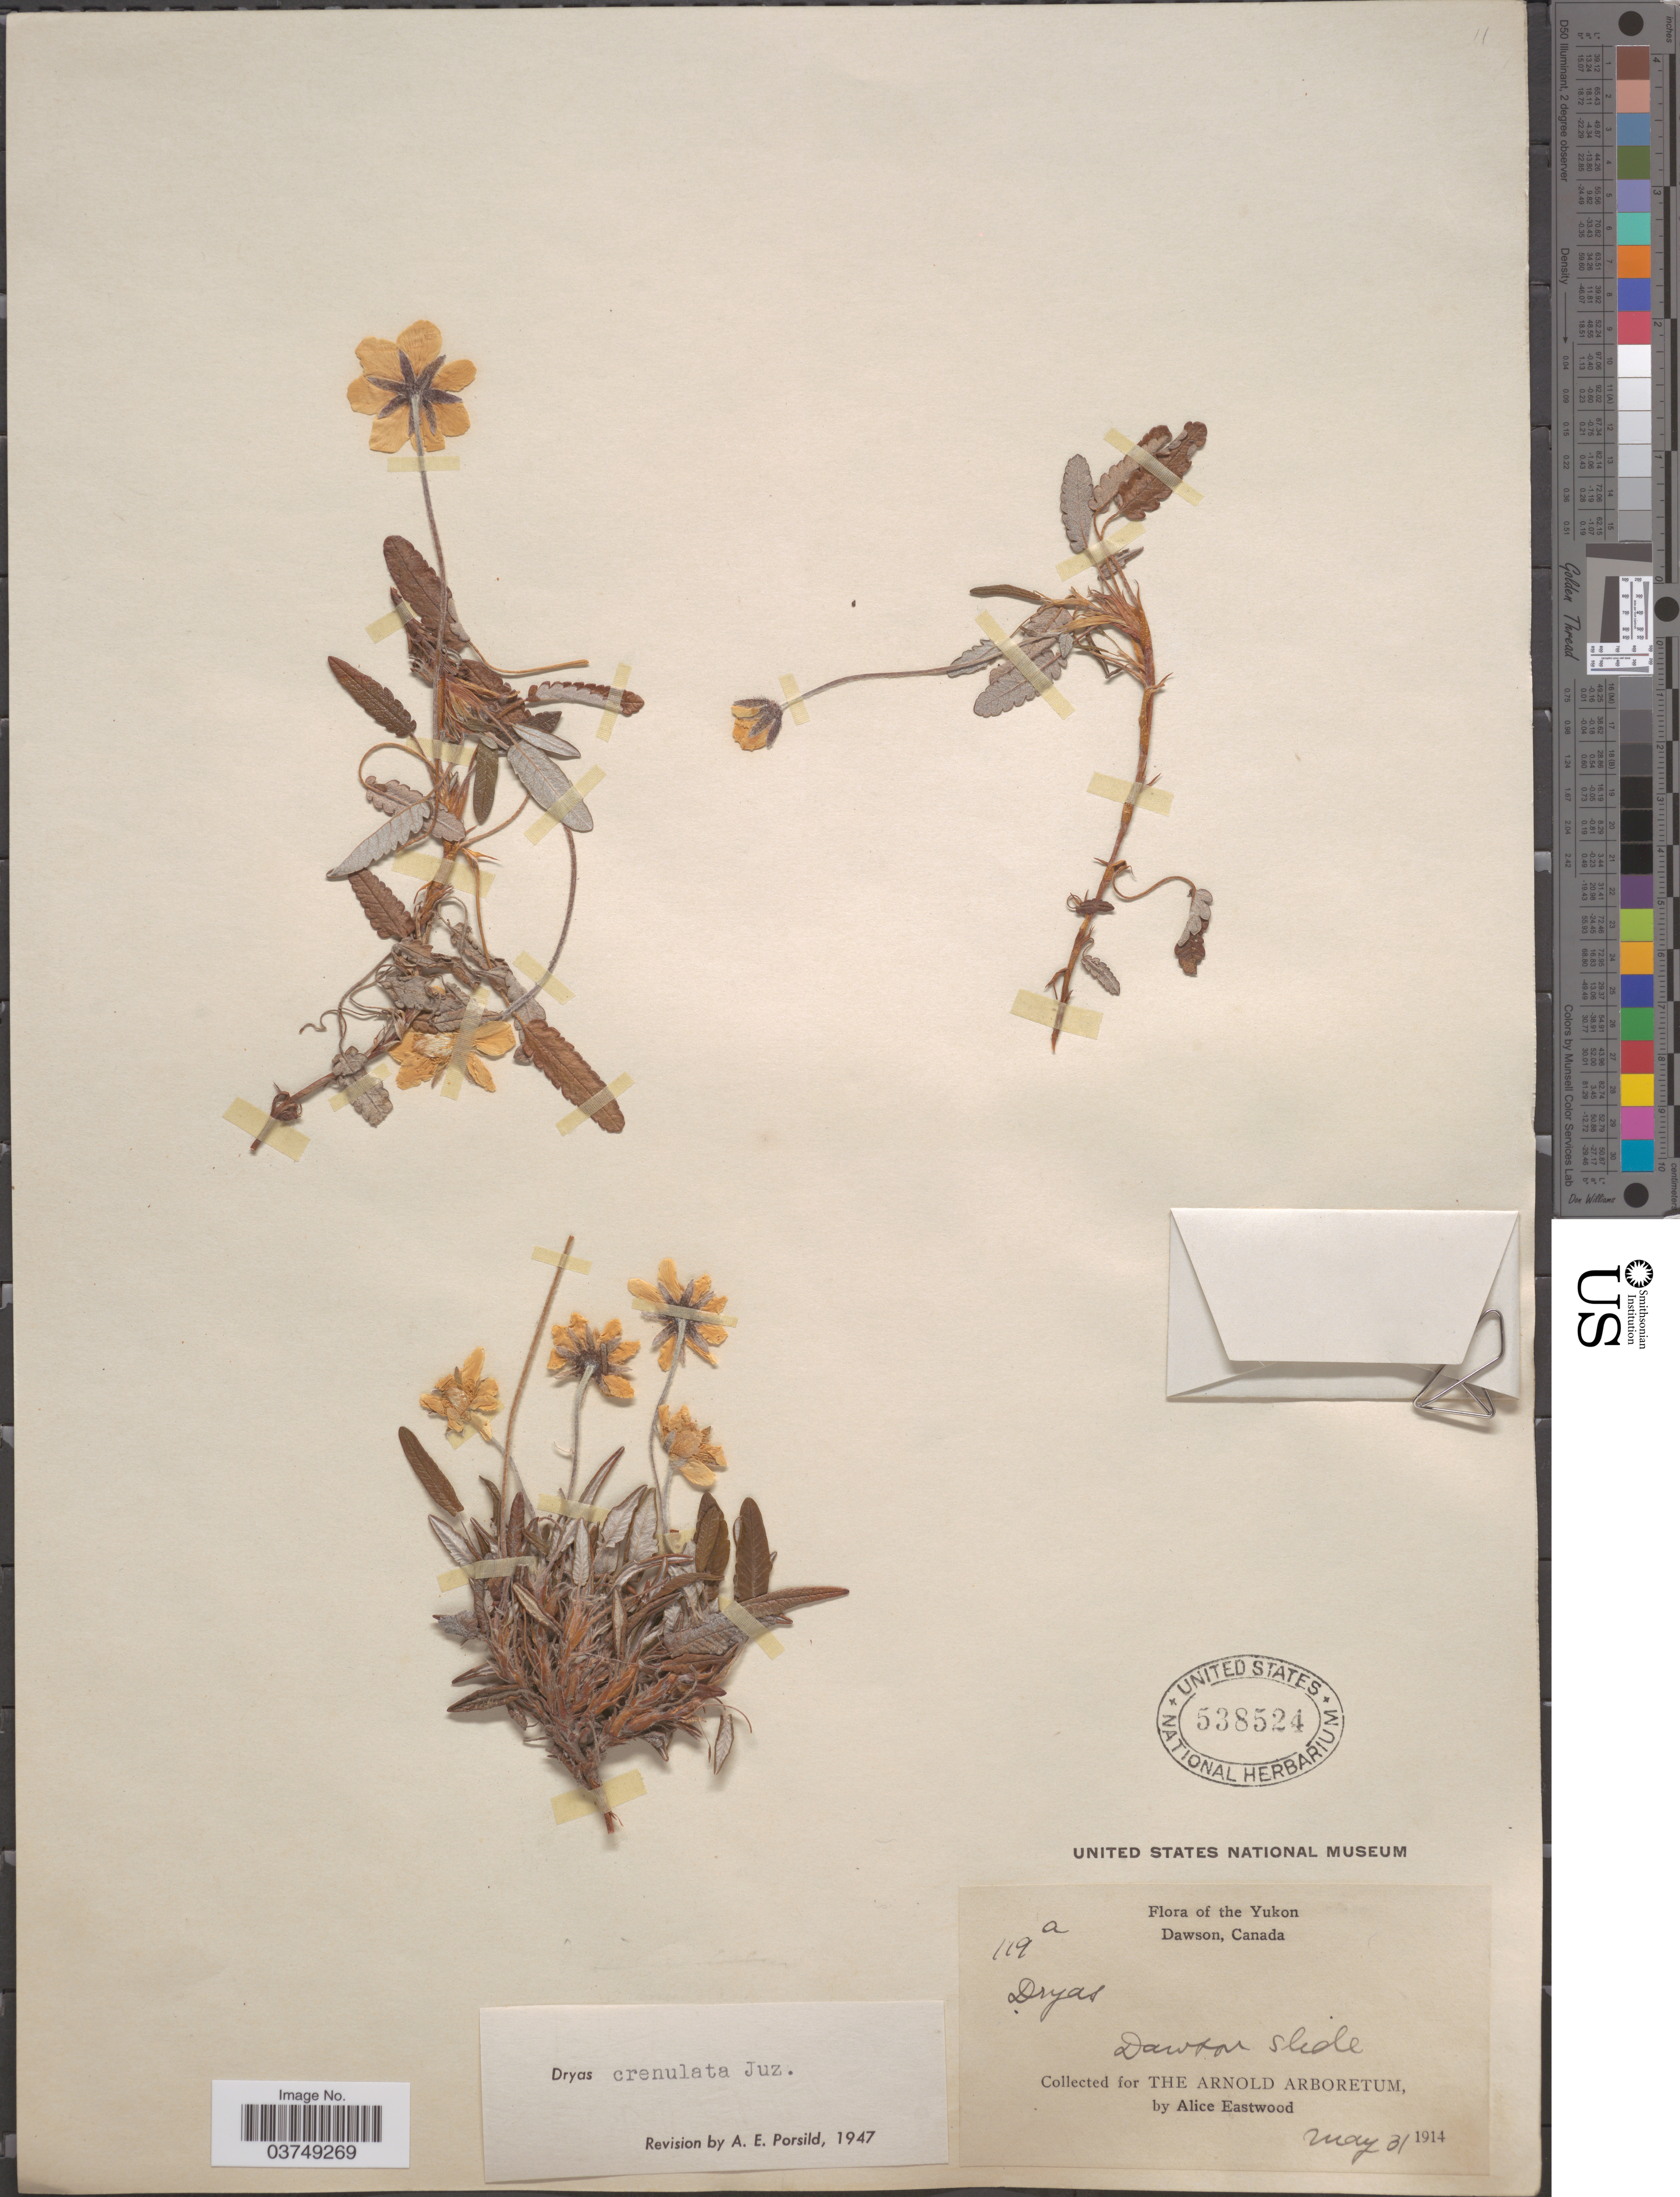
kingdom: Plantae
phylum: Tracheophyta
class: Magnoliopsida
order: Rosales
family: Rosaceae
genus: Dryas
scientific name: Dryas crenulata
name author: Juz.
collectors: A. Eastwood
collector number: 119a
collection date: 1914-05-31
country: Canada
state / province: Yukon Territory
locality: Dawson. Dawson Slide.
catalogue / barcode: US 538524